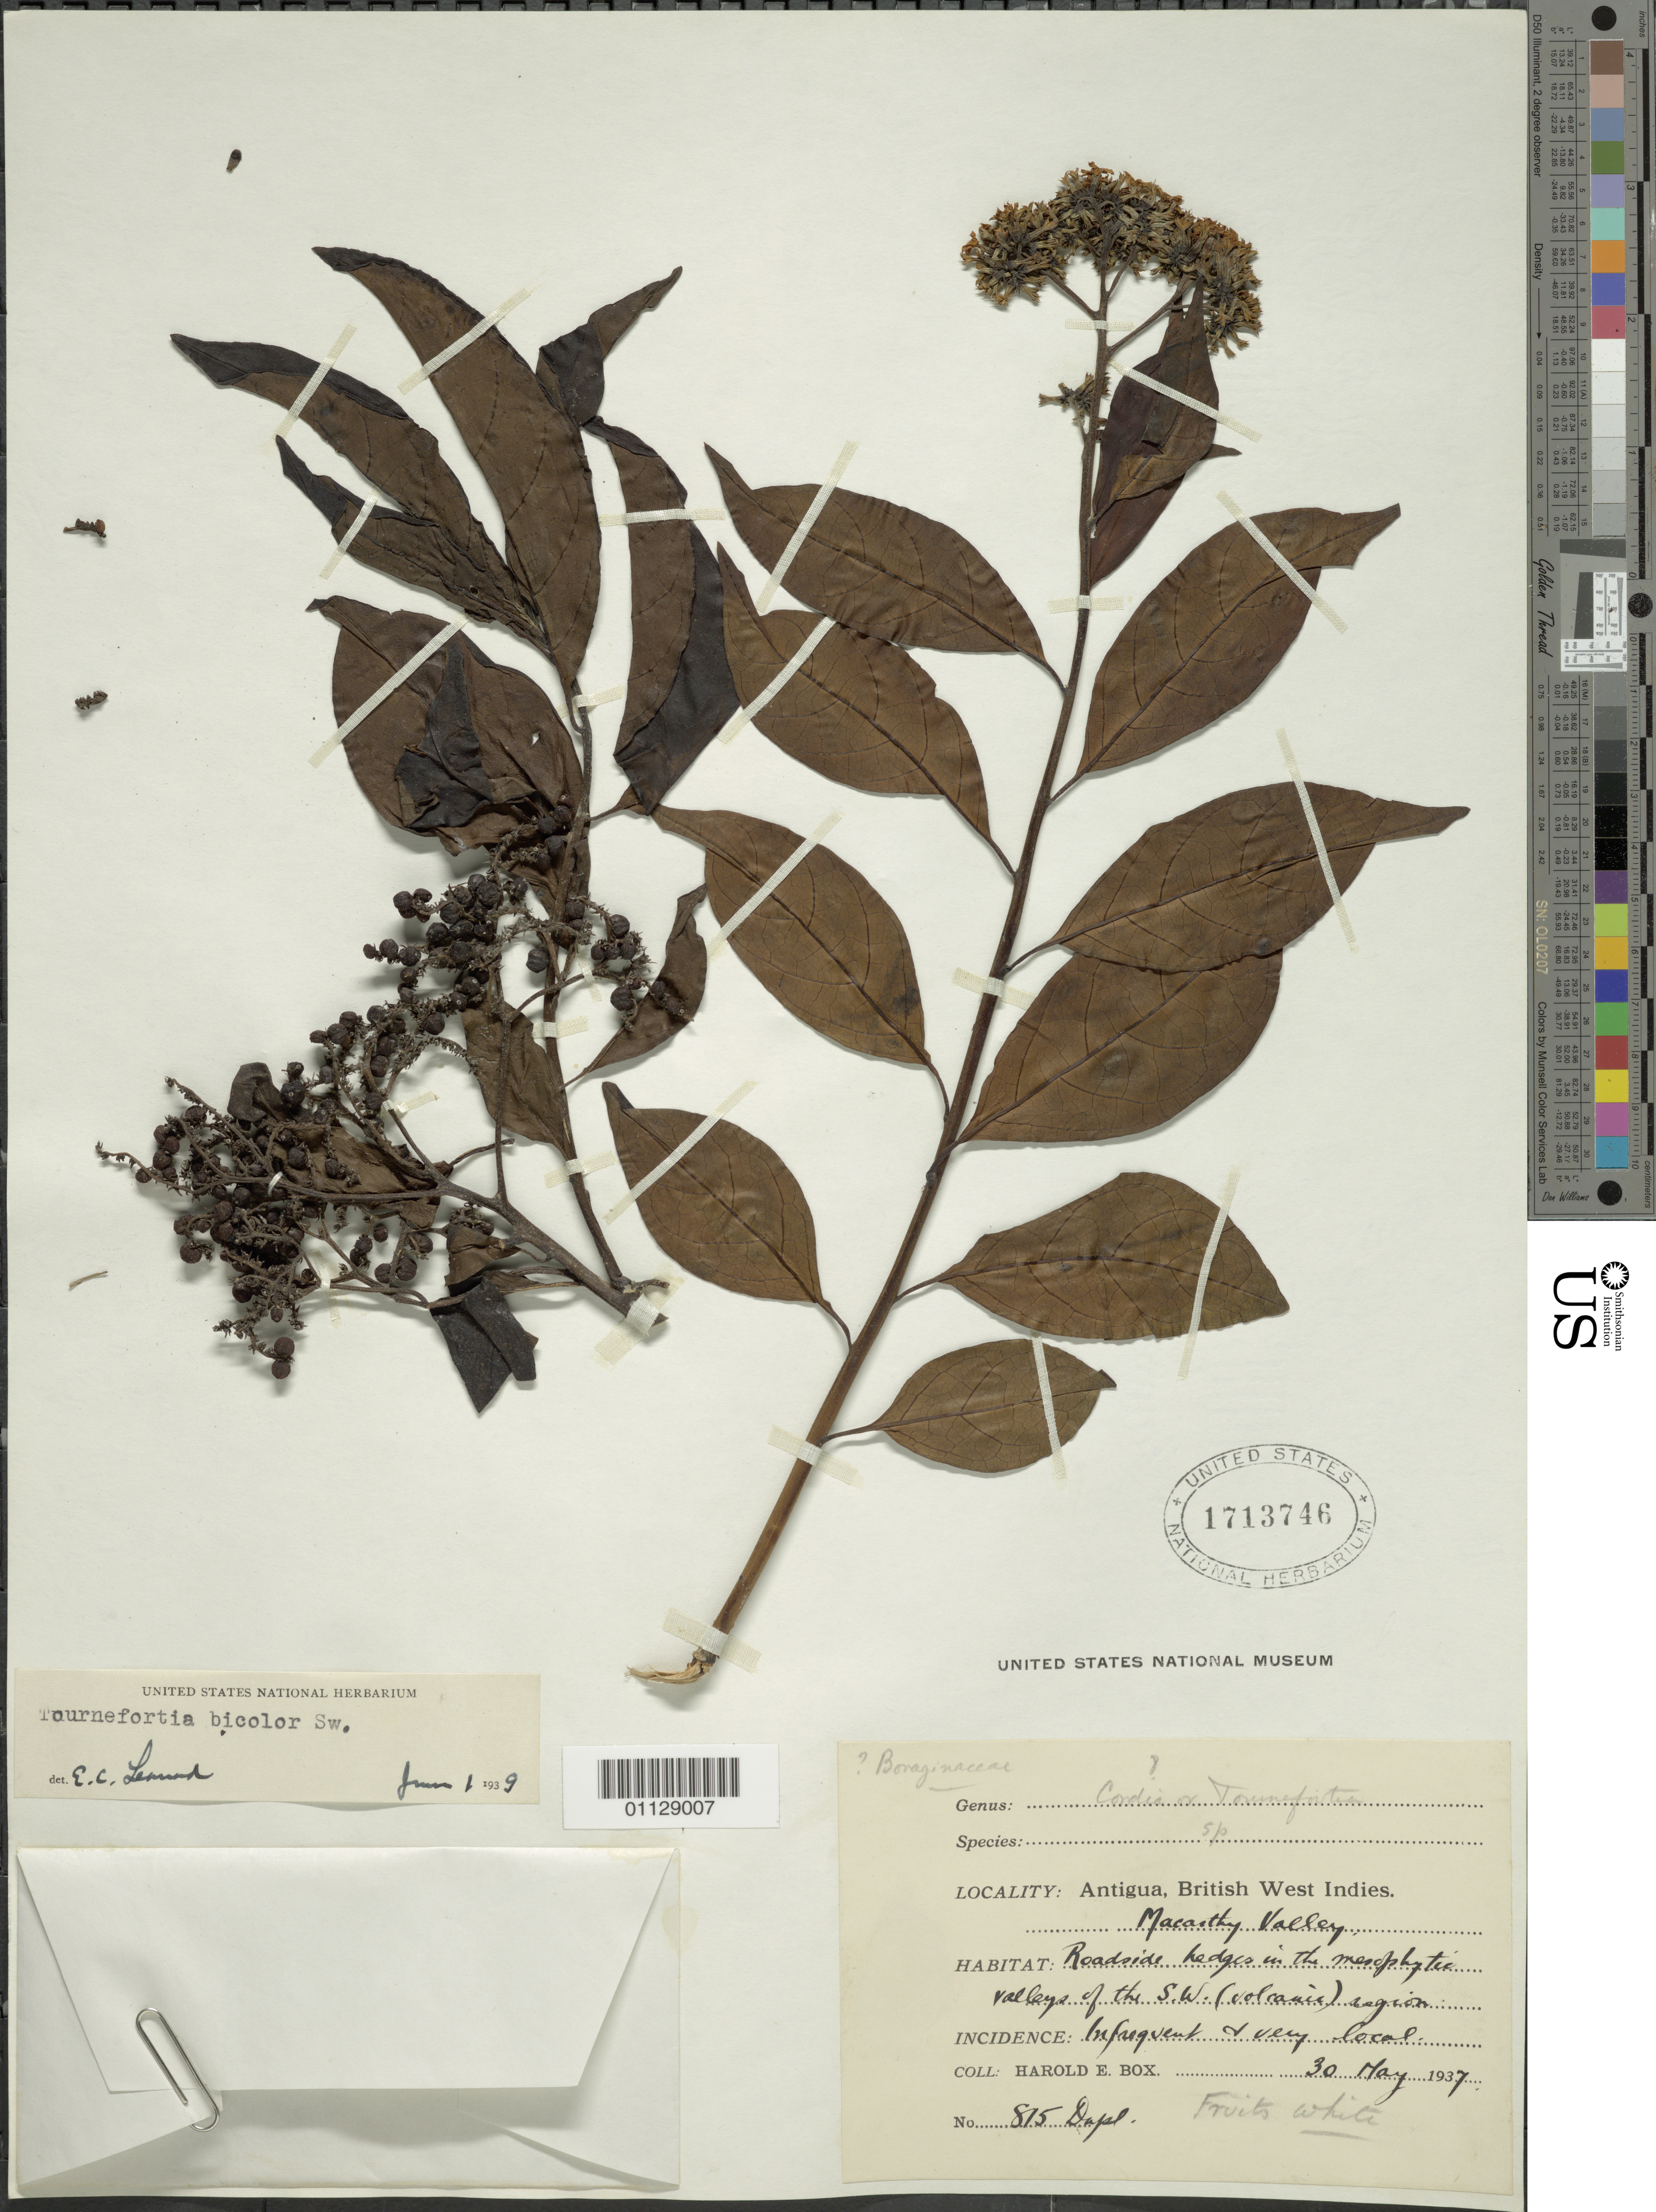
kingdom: Plantae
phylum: Tracheophyta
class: Magnoliopsida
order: Boraginales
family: Heliotropiaceae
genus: Tournefortia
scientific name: Tournefortia bicolor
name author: Sw.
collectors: H. E. Box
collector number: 815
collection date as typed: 30 May 1937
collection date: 1937-05-30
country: Antigua and Barbuda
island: Leeward Is.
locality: Macathy Valley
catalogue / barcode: US 1713746